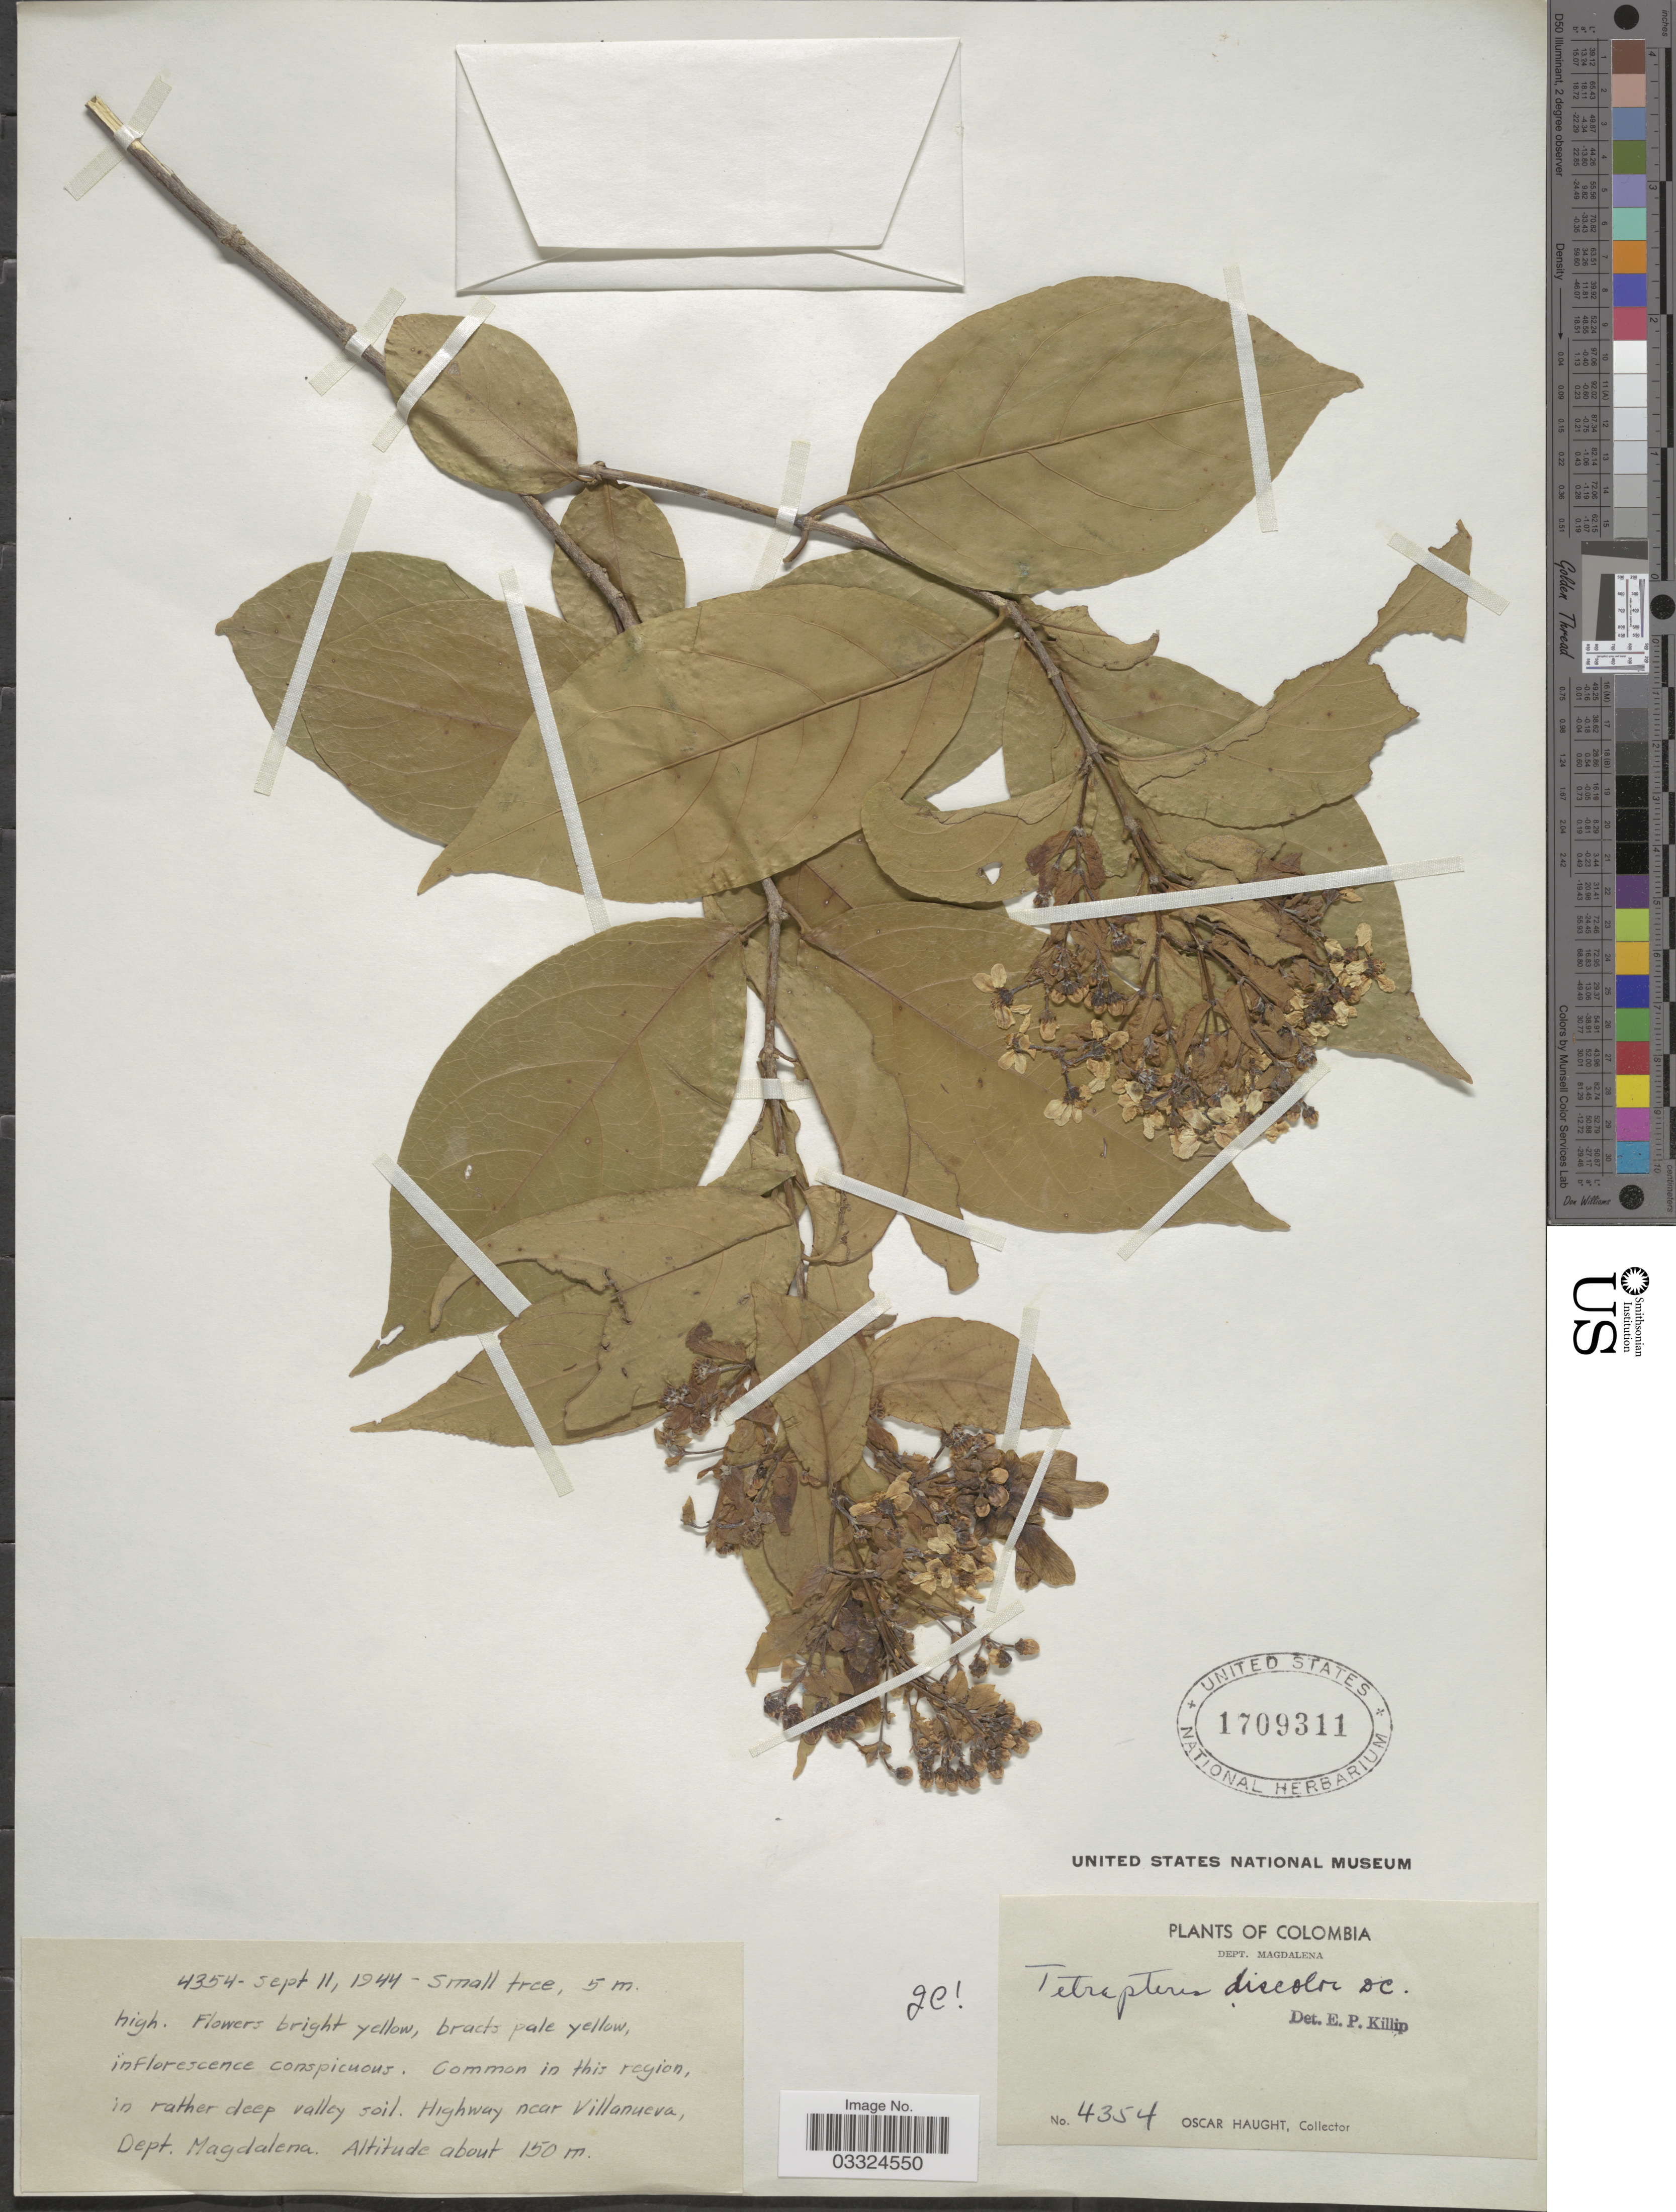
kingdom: Plantae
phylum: Tracheophyta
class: Magnoliopsida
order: Malpighiales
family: Malpighiaceae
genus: Tetrapterys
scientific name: Tetrapterys discolor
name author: (G. Mey.) DC.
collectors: O. L. Haught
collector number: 4354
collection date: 1944-09-11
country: Colombia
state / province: Magdalena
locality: Highway near Villanueva, Dept. Magdalena.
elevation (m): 150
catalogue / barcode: US 1709311